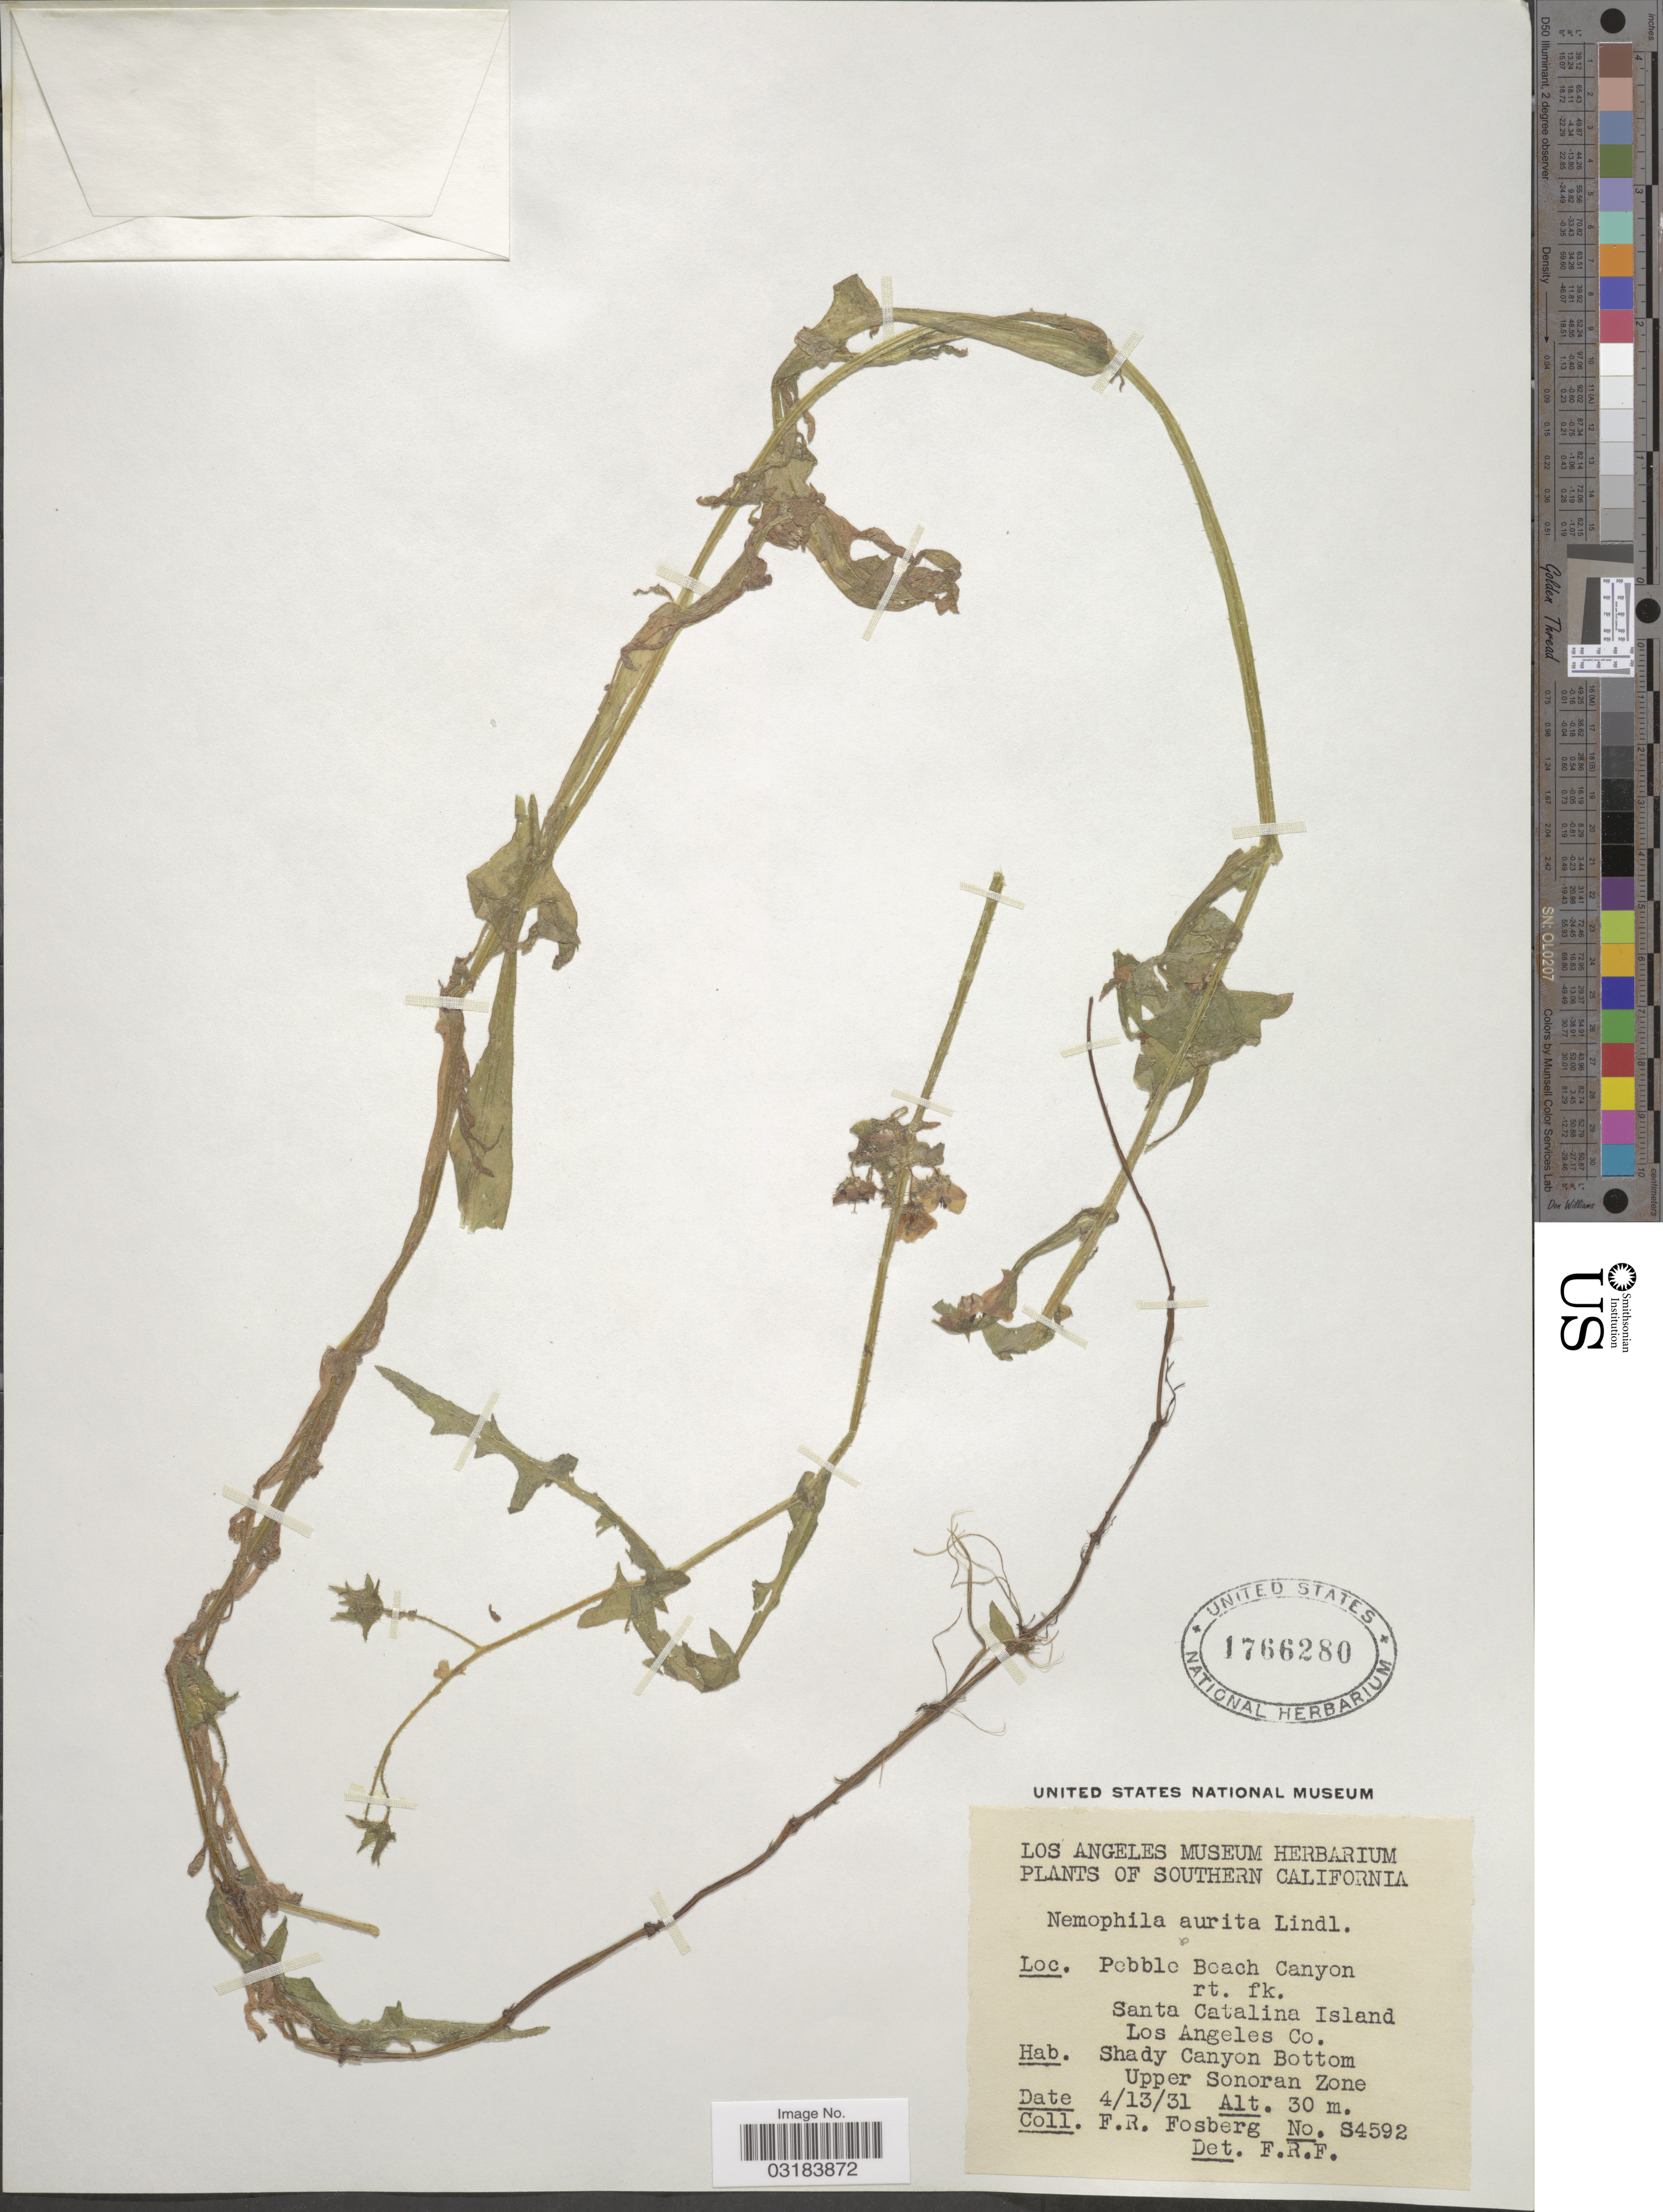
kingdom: Plantae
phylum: Tracheophyta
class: Magnoliopsida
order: Boraginales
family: Hydrophyllaceae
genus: Pholistoma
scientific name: Pholistoma auritum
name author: (Lindl.) Lilja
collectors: F. R. Fosberg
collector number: S4592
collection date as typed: Transcribed d/m/y: 13/4/31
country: United States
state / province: California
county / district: Los Angeles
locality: Southern California. Pebble Beach Canyon. rt. fk. Santa Catalina Island. Los Angeles Co.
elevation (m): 30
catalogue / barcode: US 1766280